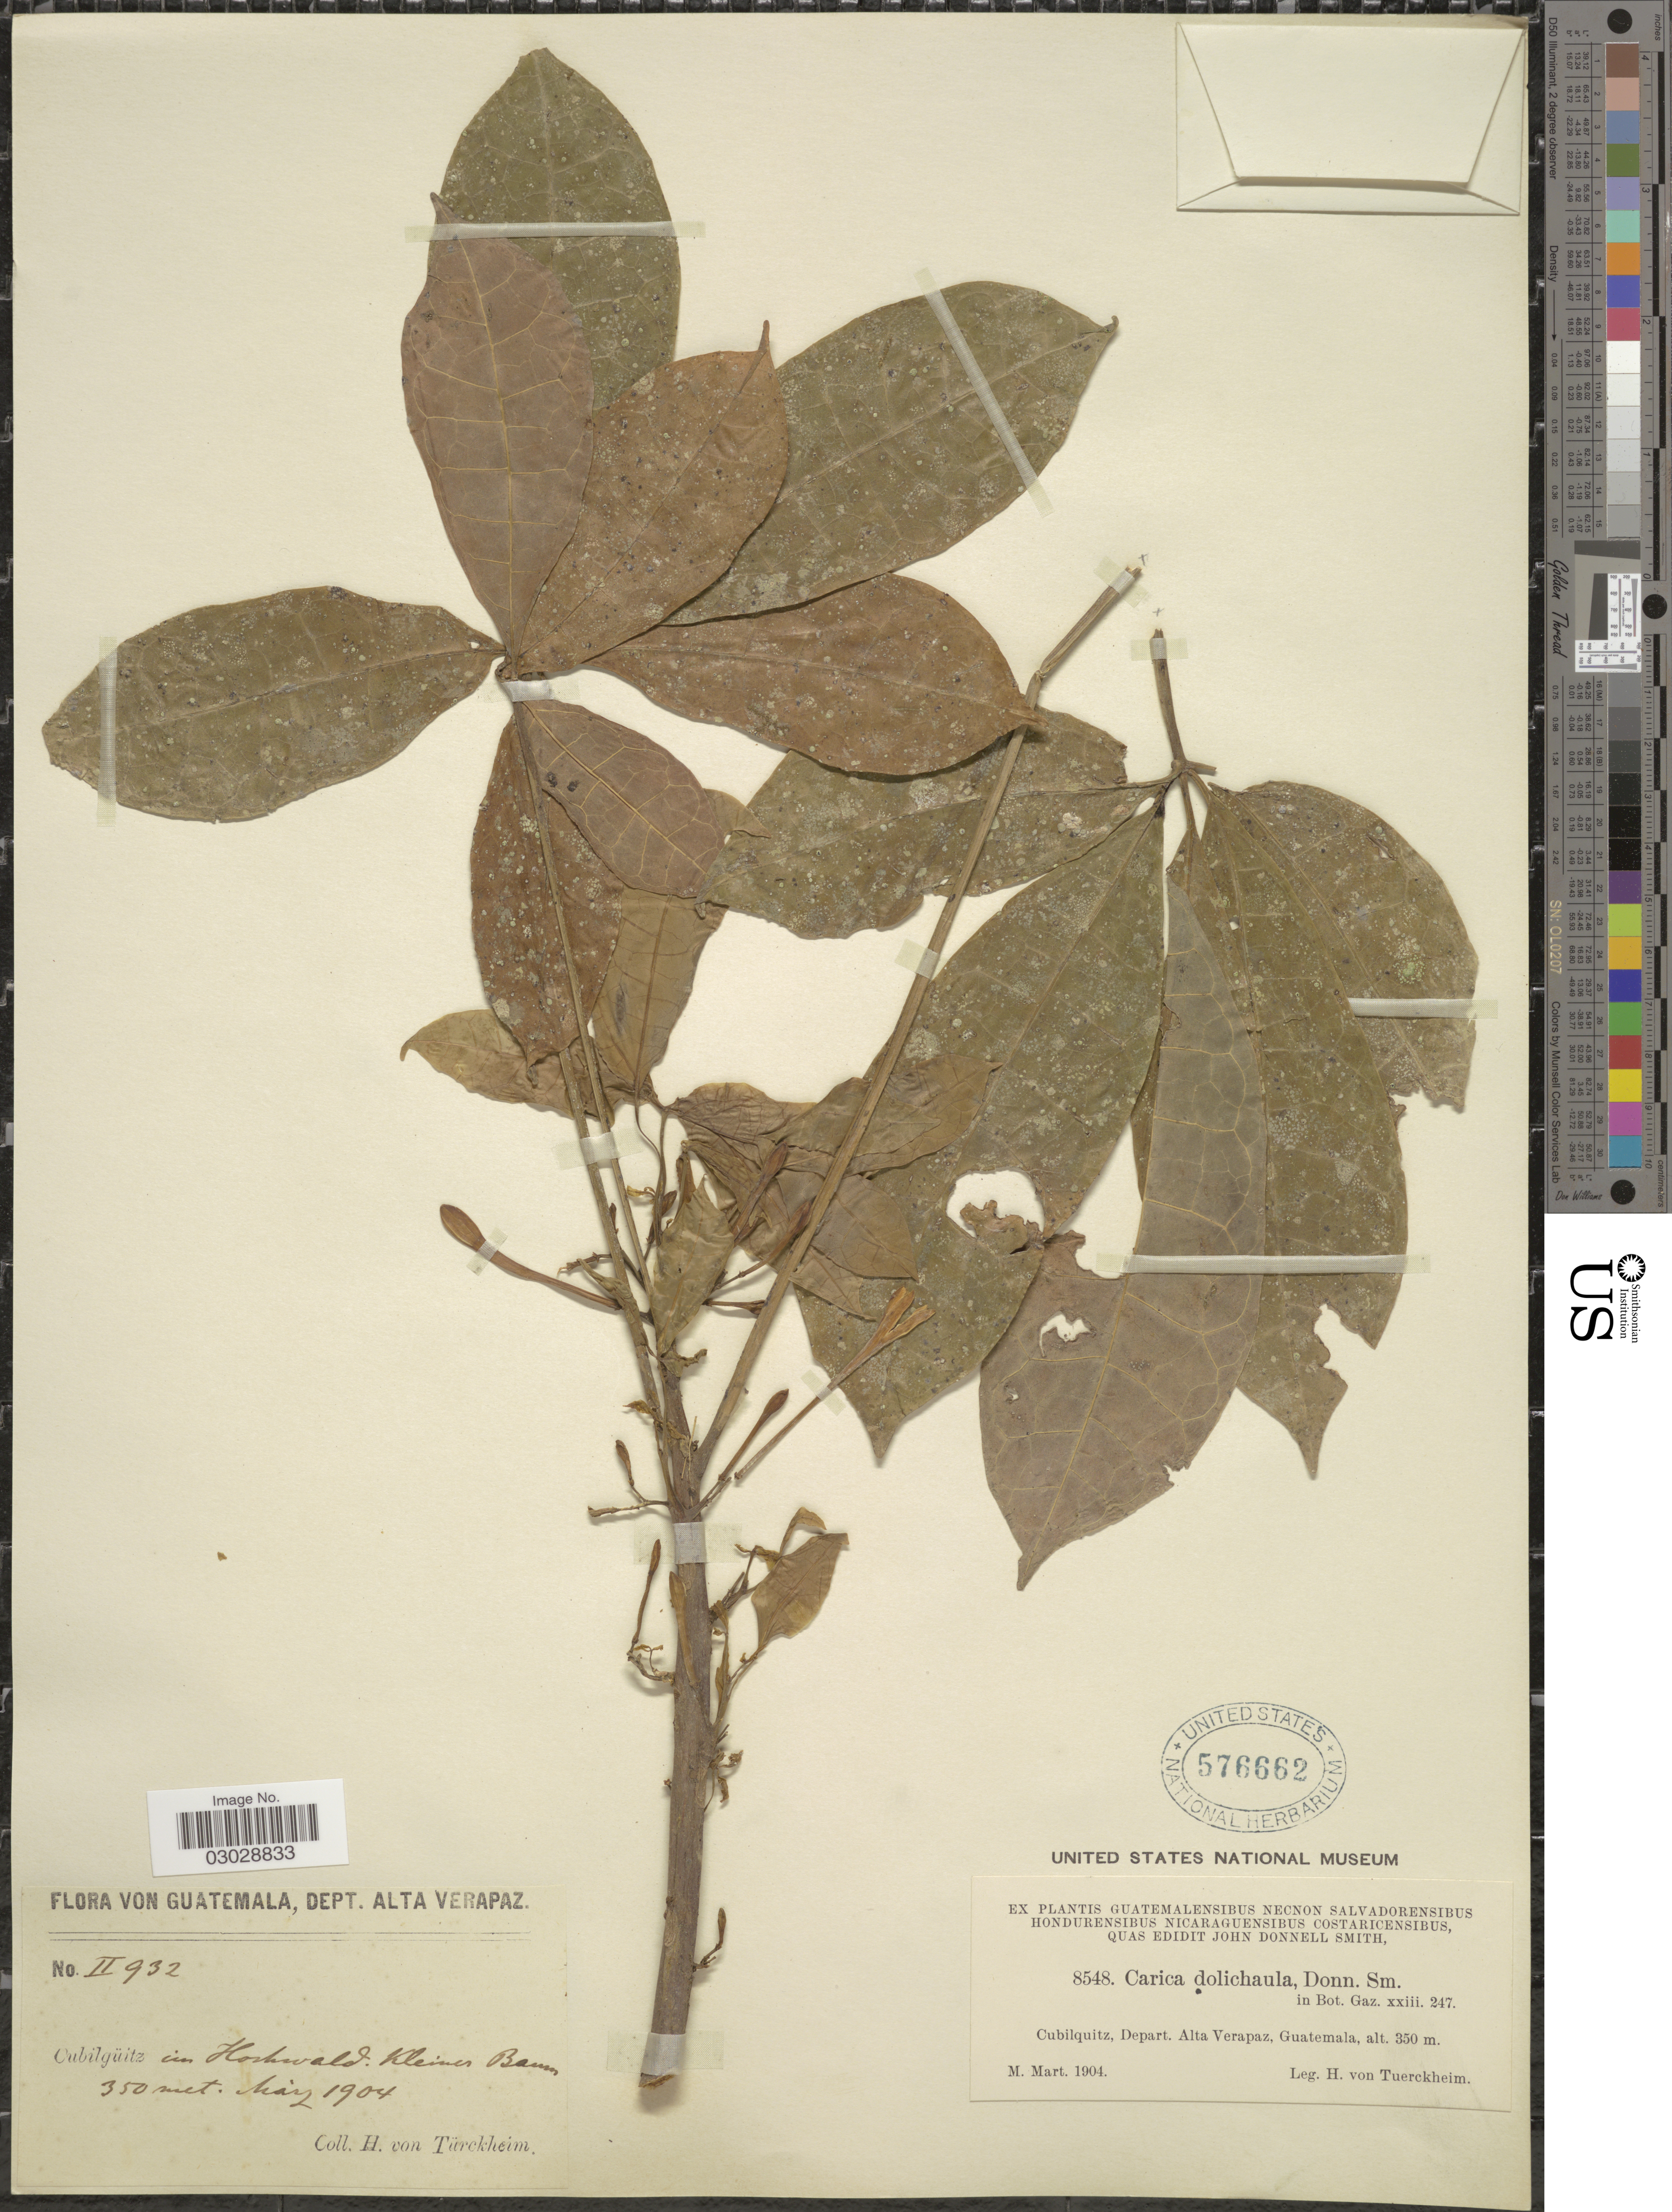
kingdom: Plantae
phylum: Tracheophyta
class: Magnoliopsida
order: Brassicales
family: Caricaceae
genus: Jacaratia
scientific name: Jacaratia dolichaula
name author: (Donn. Sm.) Woodson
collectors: H. von Türckheim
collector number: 8548/II932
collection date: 1904-03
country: Guatemala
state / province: Alta Verapaz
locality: Cubilquitz, Depart. Alta Verapaz.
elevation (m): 350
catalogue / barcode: US 576662